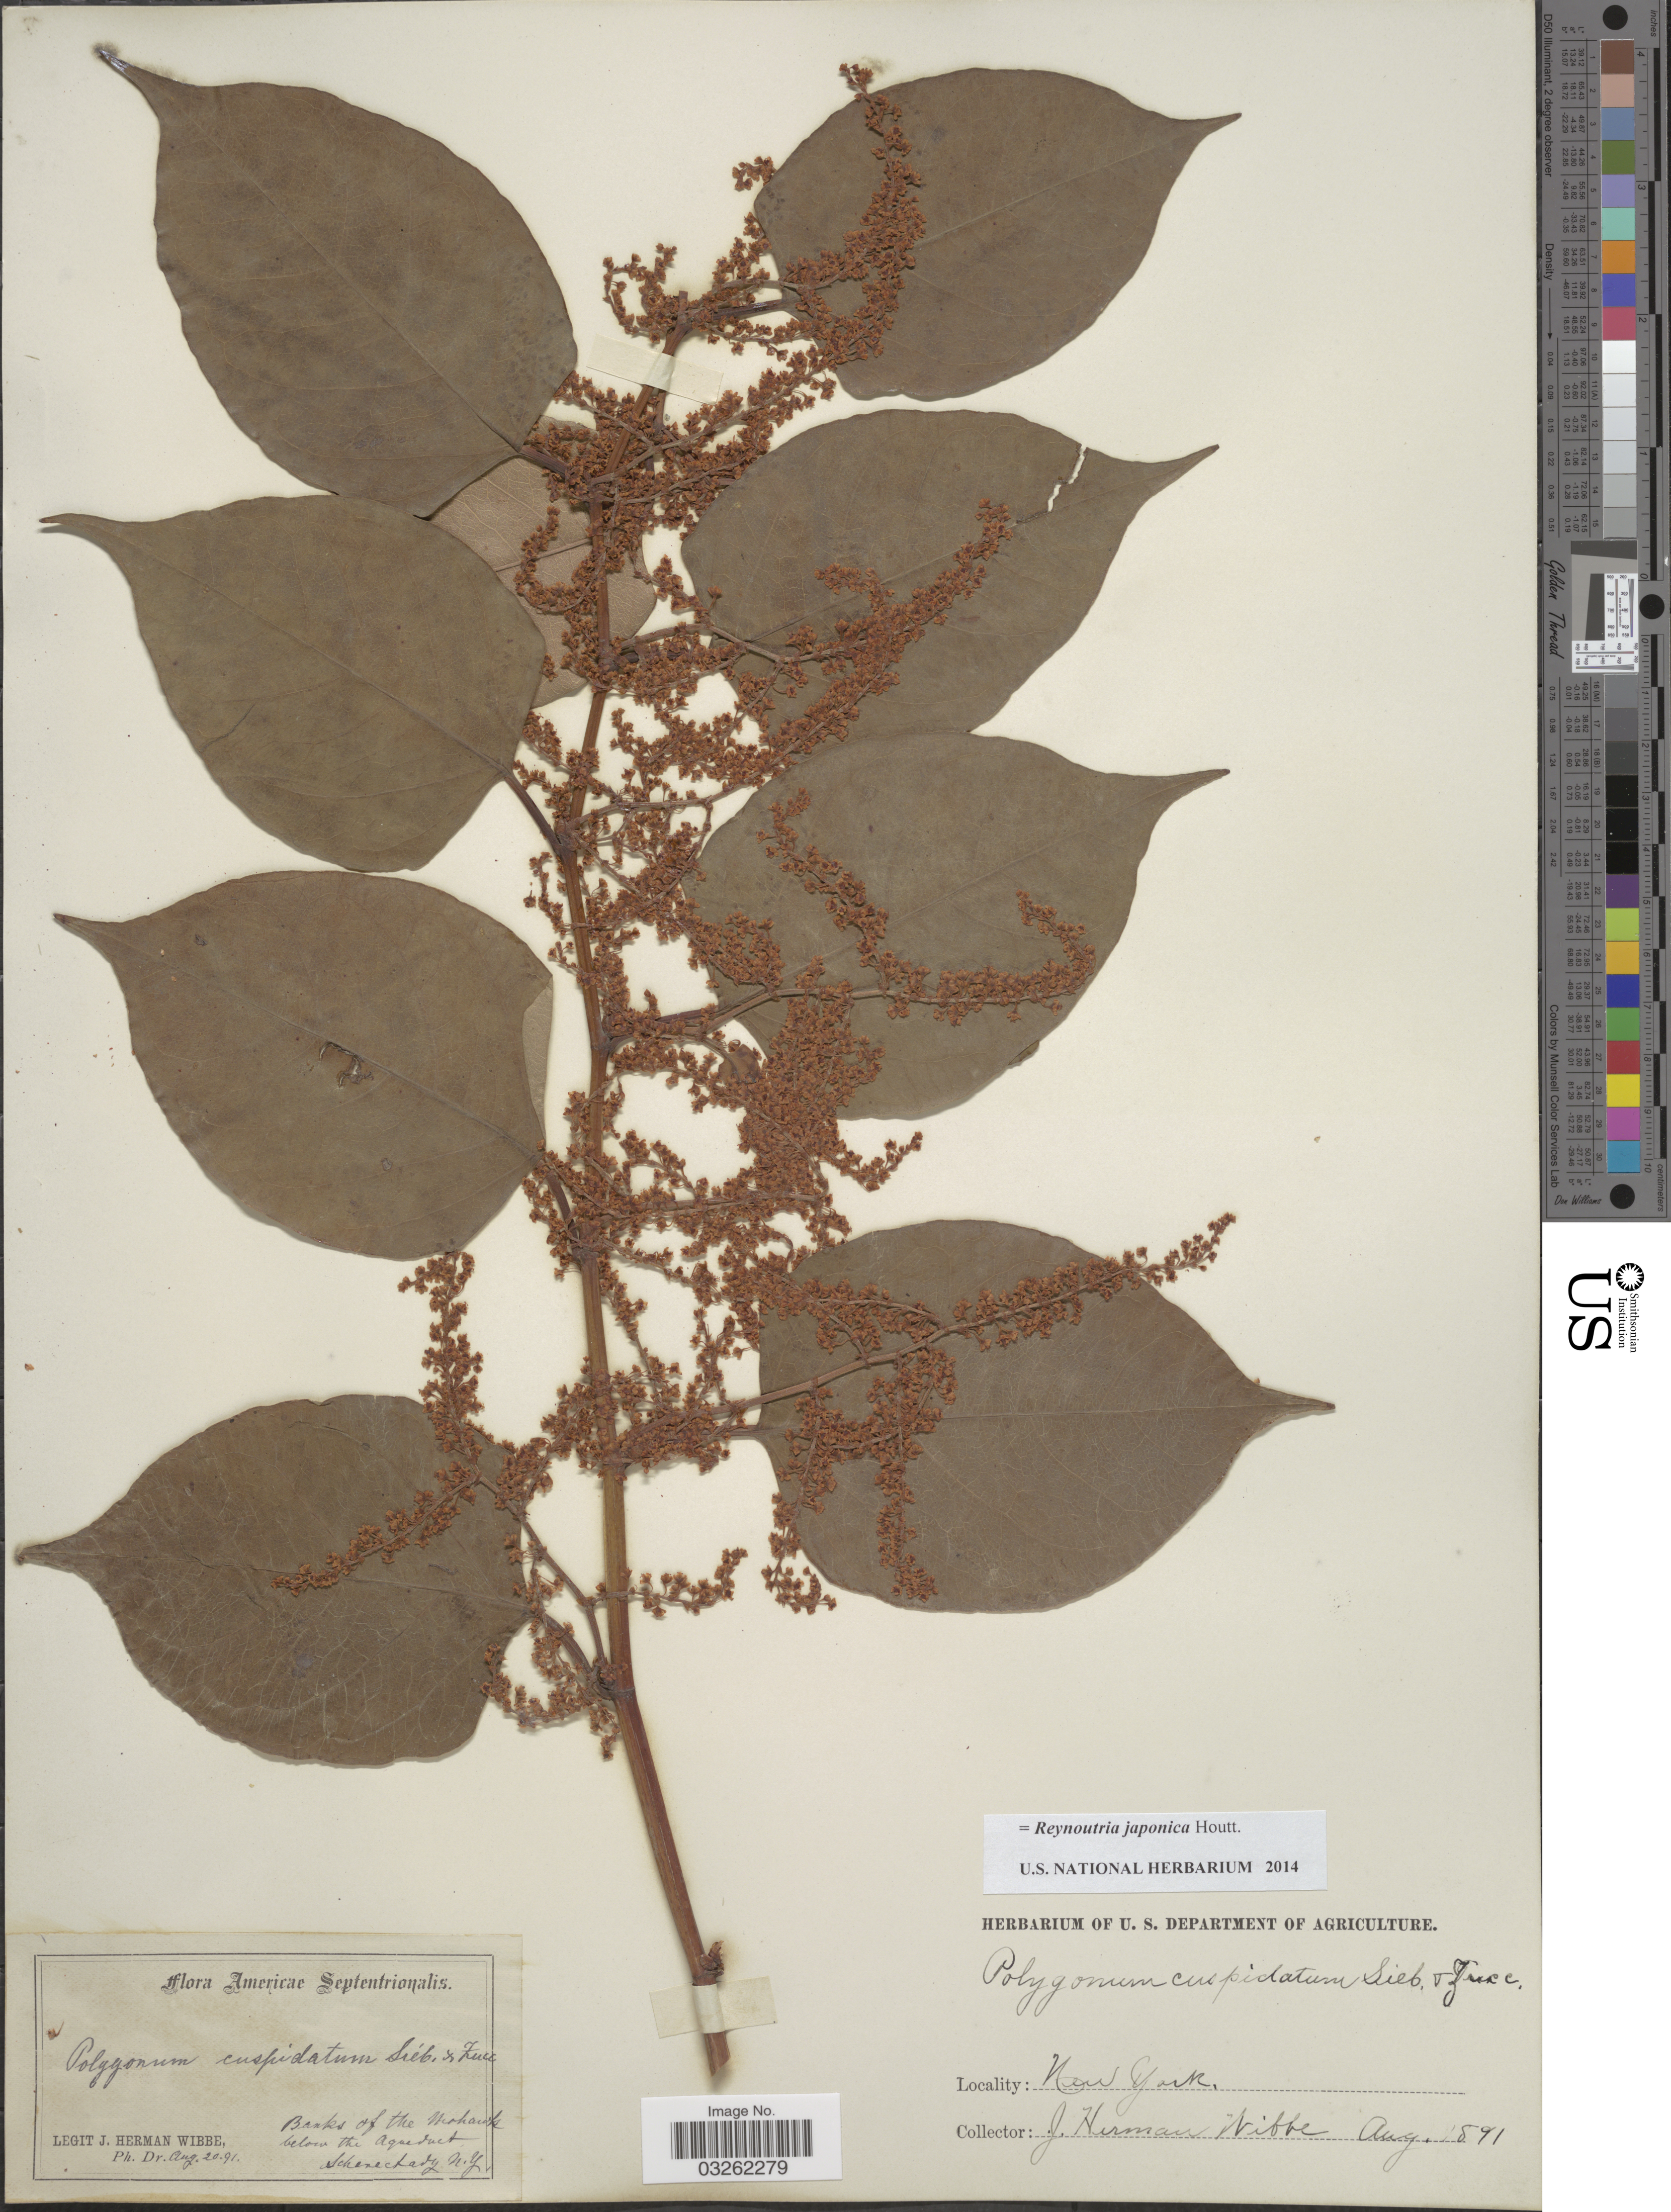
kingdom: Plantae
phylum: Tracheophyta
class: Magnoliopsida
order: Caryophyllales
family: Polygonaceae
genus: Reynoutria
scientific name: Reynoutria japonica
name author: Houtt.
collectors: J. Wibbe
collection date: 1891-08-20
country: United States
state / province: New York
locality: Banks of the Mohawk below the Aqueduct. Schenectady.